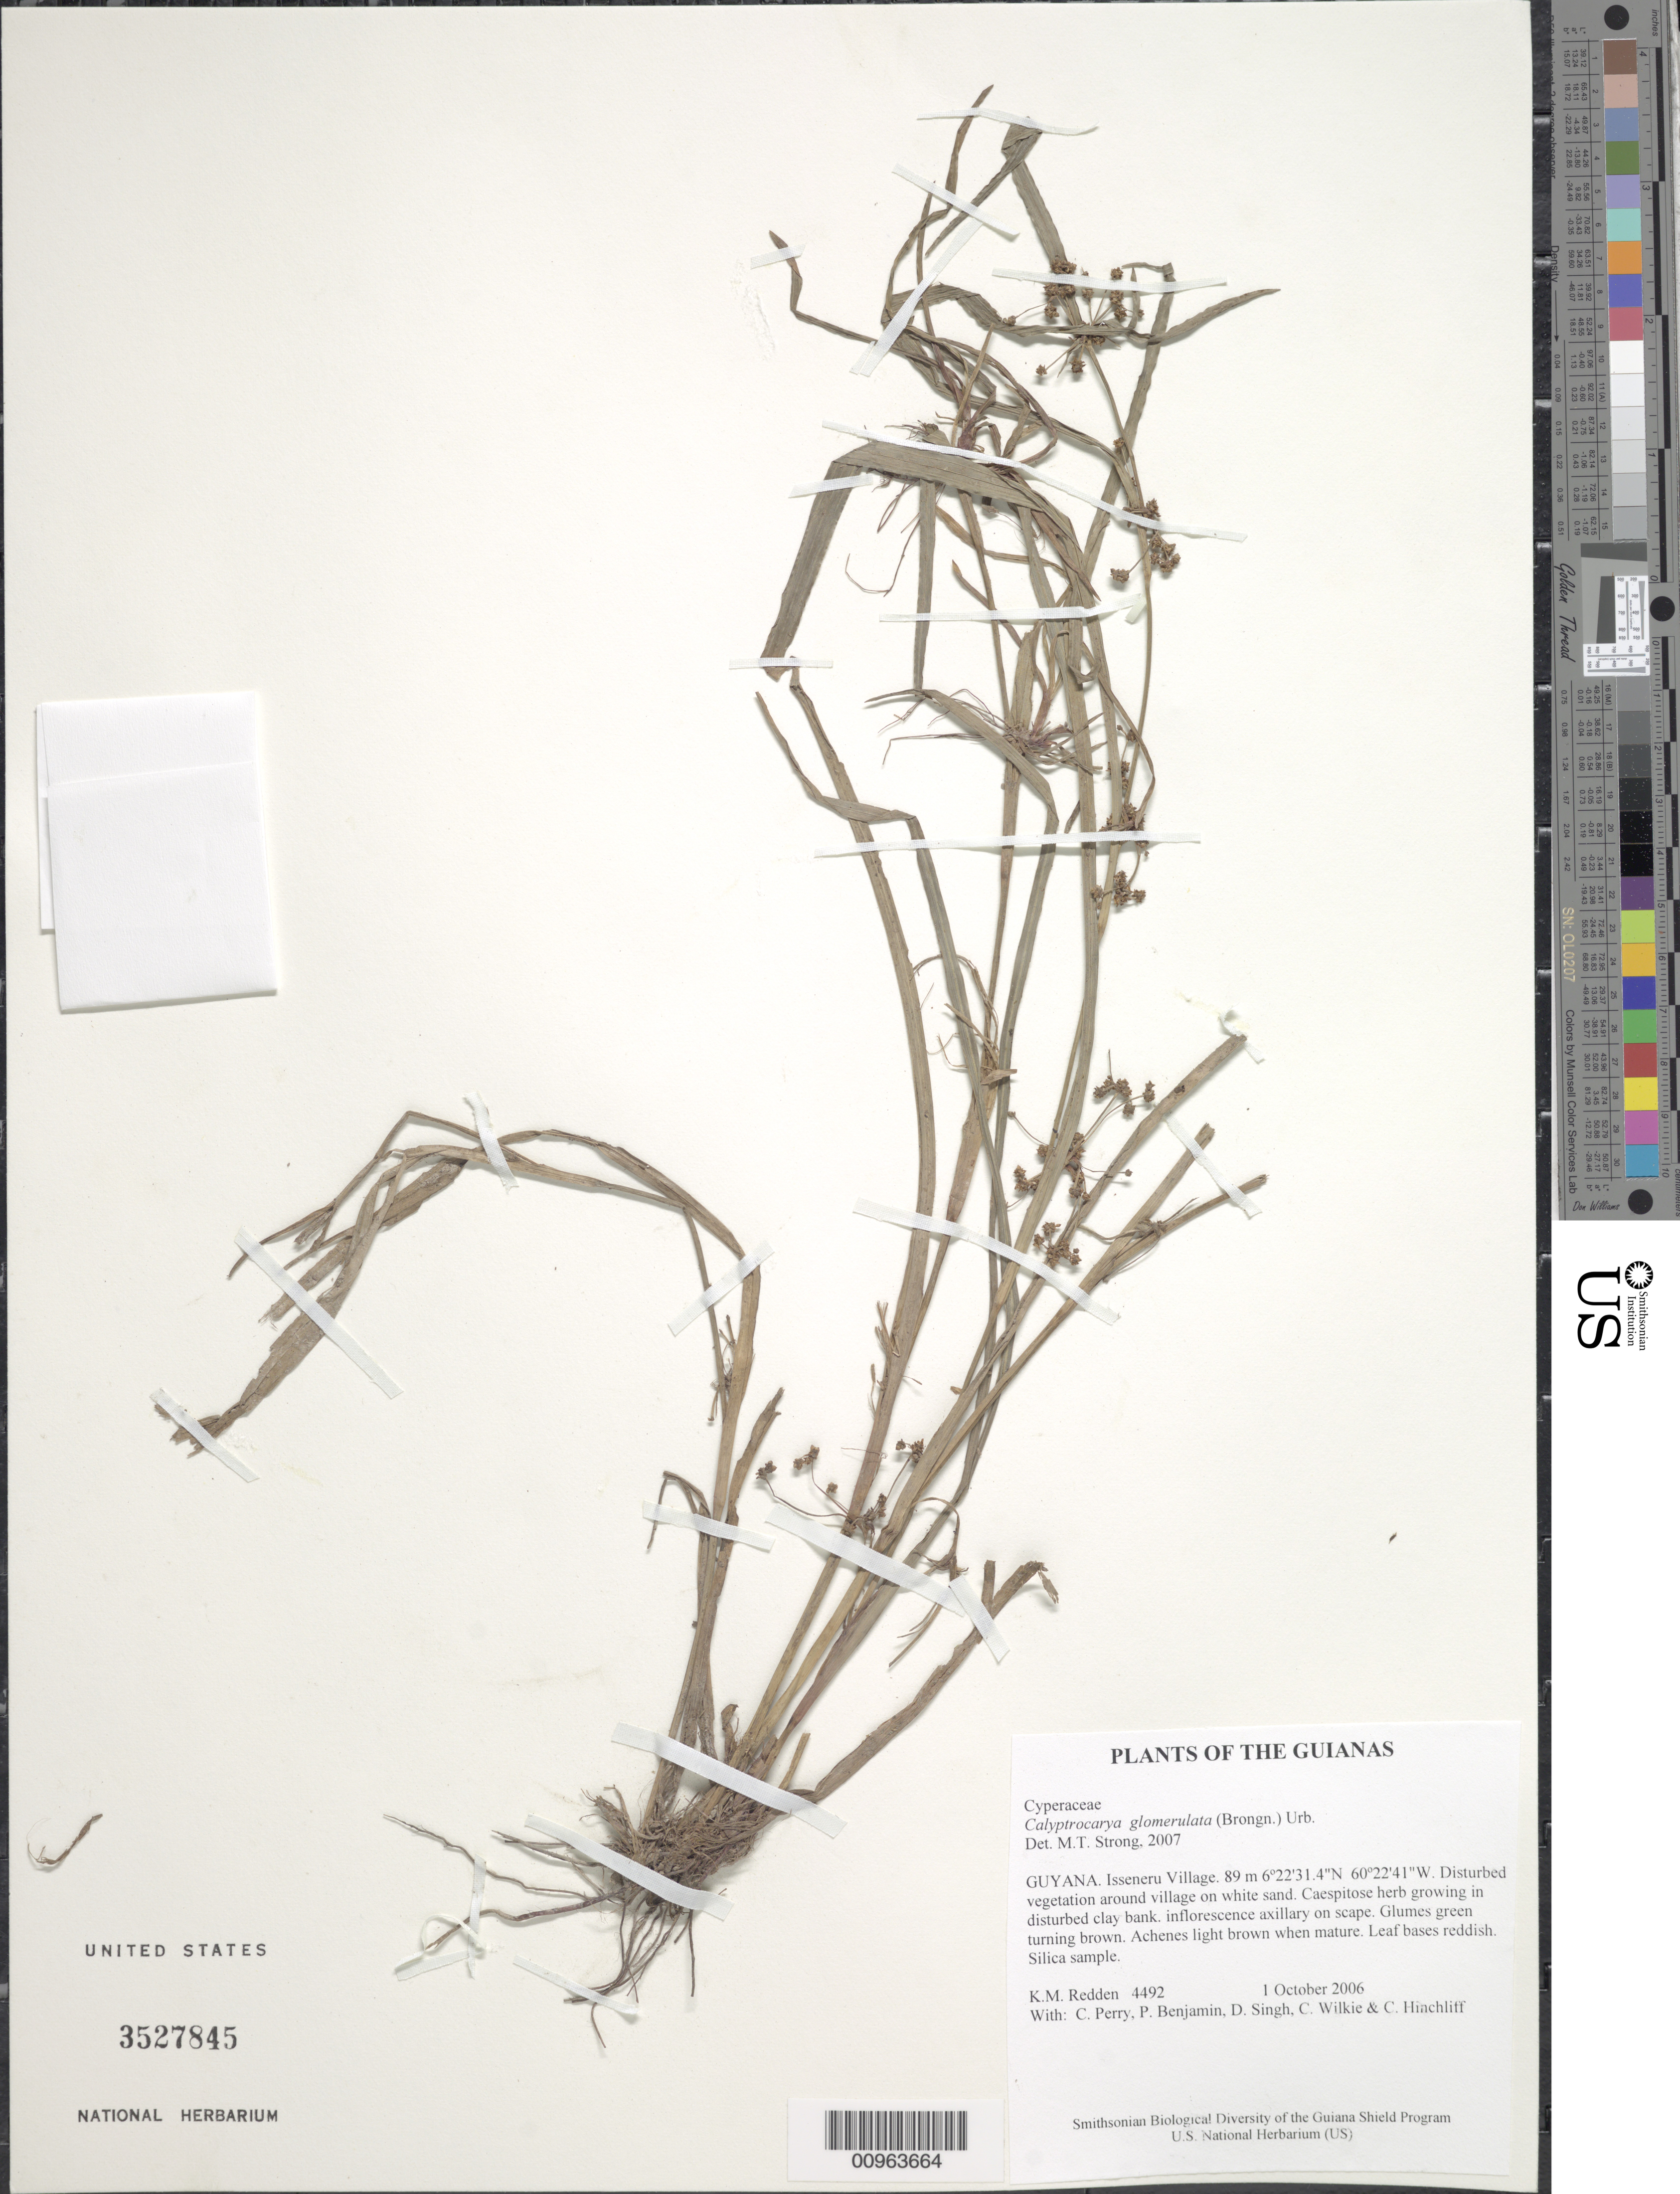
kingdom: Plantae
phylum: Tracheophyta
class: Liliopsida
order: Poales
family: Cyperaceae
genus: Calyptrocarya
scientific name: Calyptrocarya glomerulata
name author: (Brongn.) Urb.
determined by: Strong, M. T., (US), Smithsonian Institution - National Museum of Natural History (UNITED STATES)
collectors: K. M. Redden, C. Perry, P. Benjamin, D. Singh, C. Wilkie & C. E. Hinchliff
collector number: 4492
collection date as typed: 1 October 2006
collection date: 2006-10-01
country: Guyana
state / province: Cuyuni-Mazaruni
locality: Isseneru Village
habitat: Disturbed vegetation around village on white sand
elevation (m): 89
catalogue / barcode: US 3527845